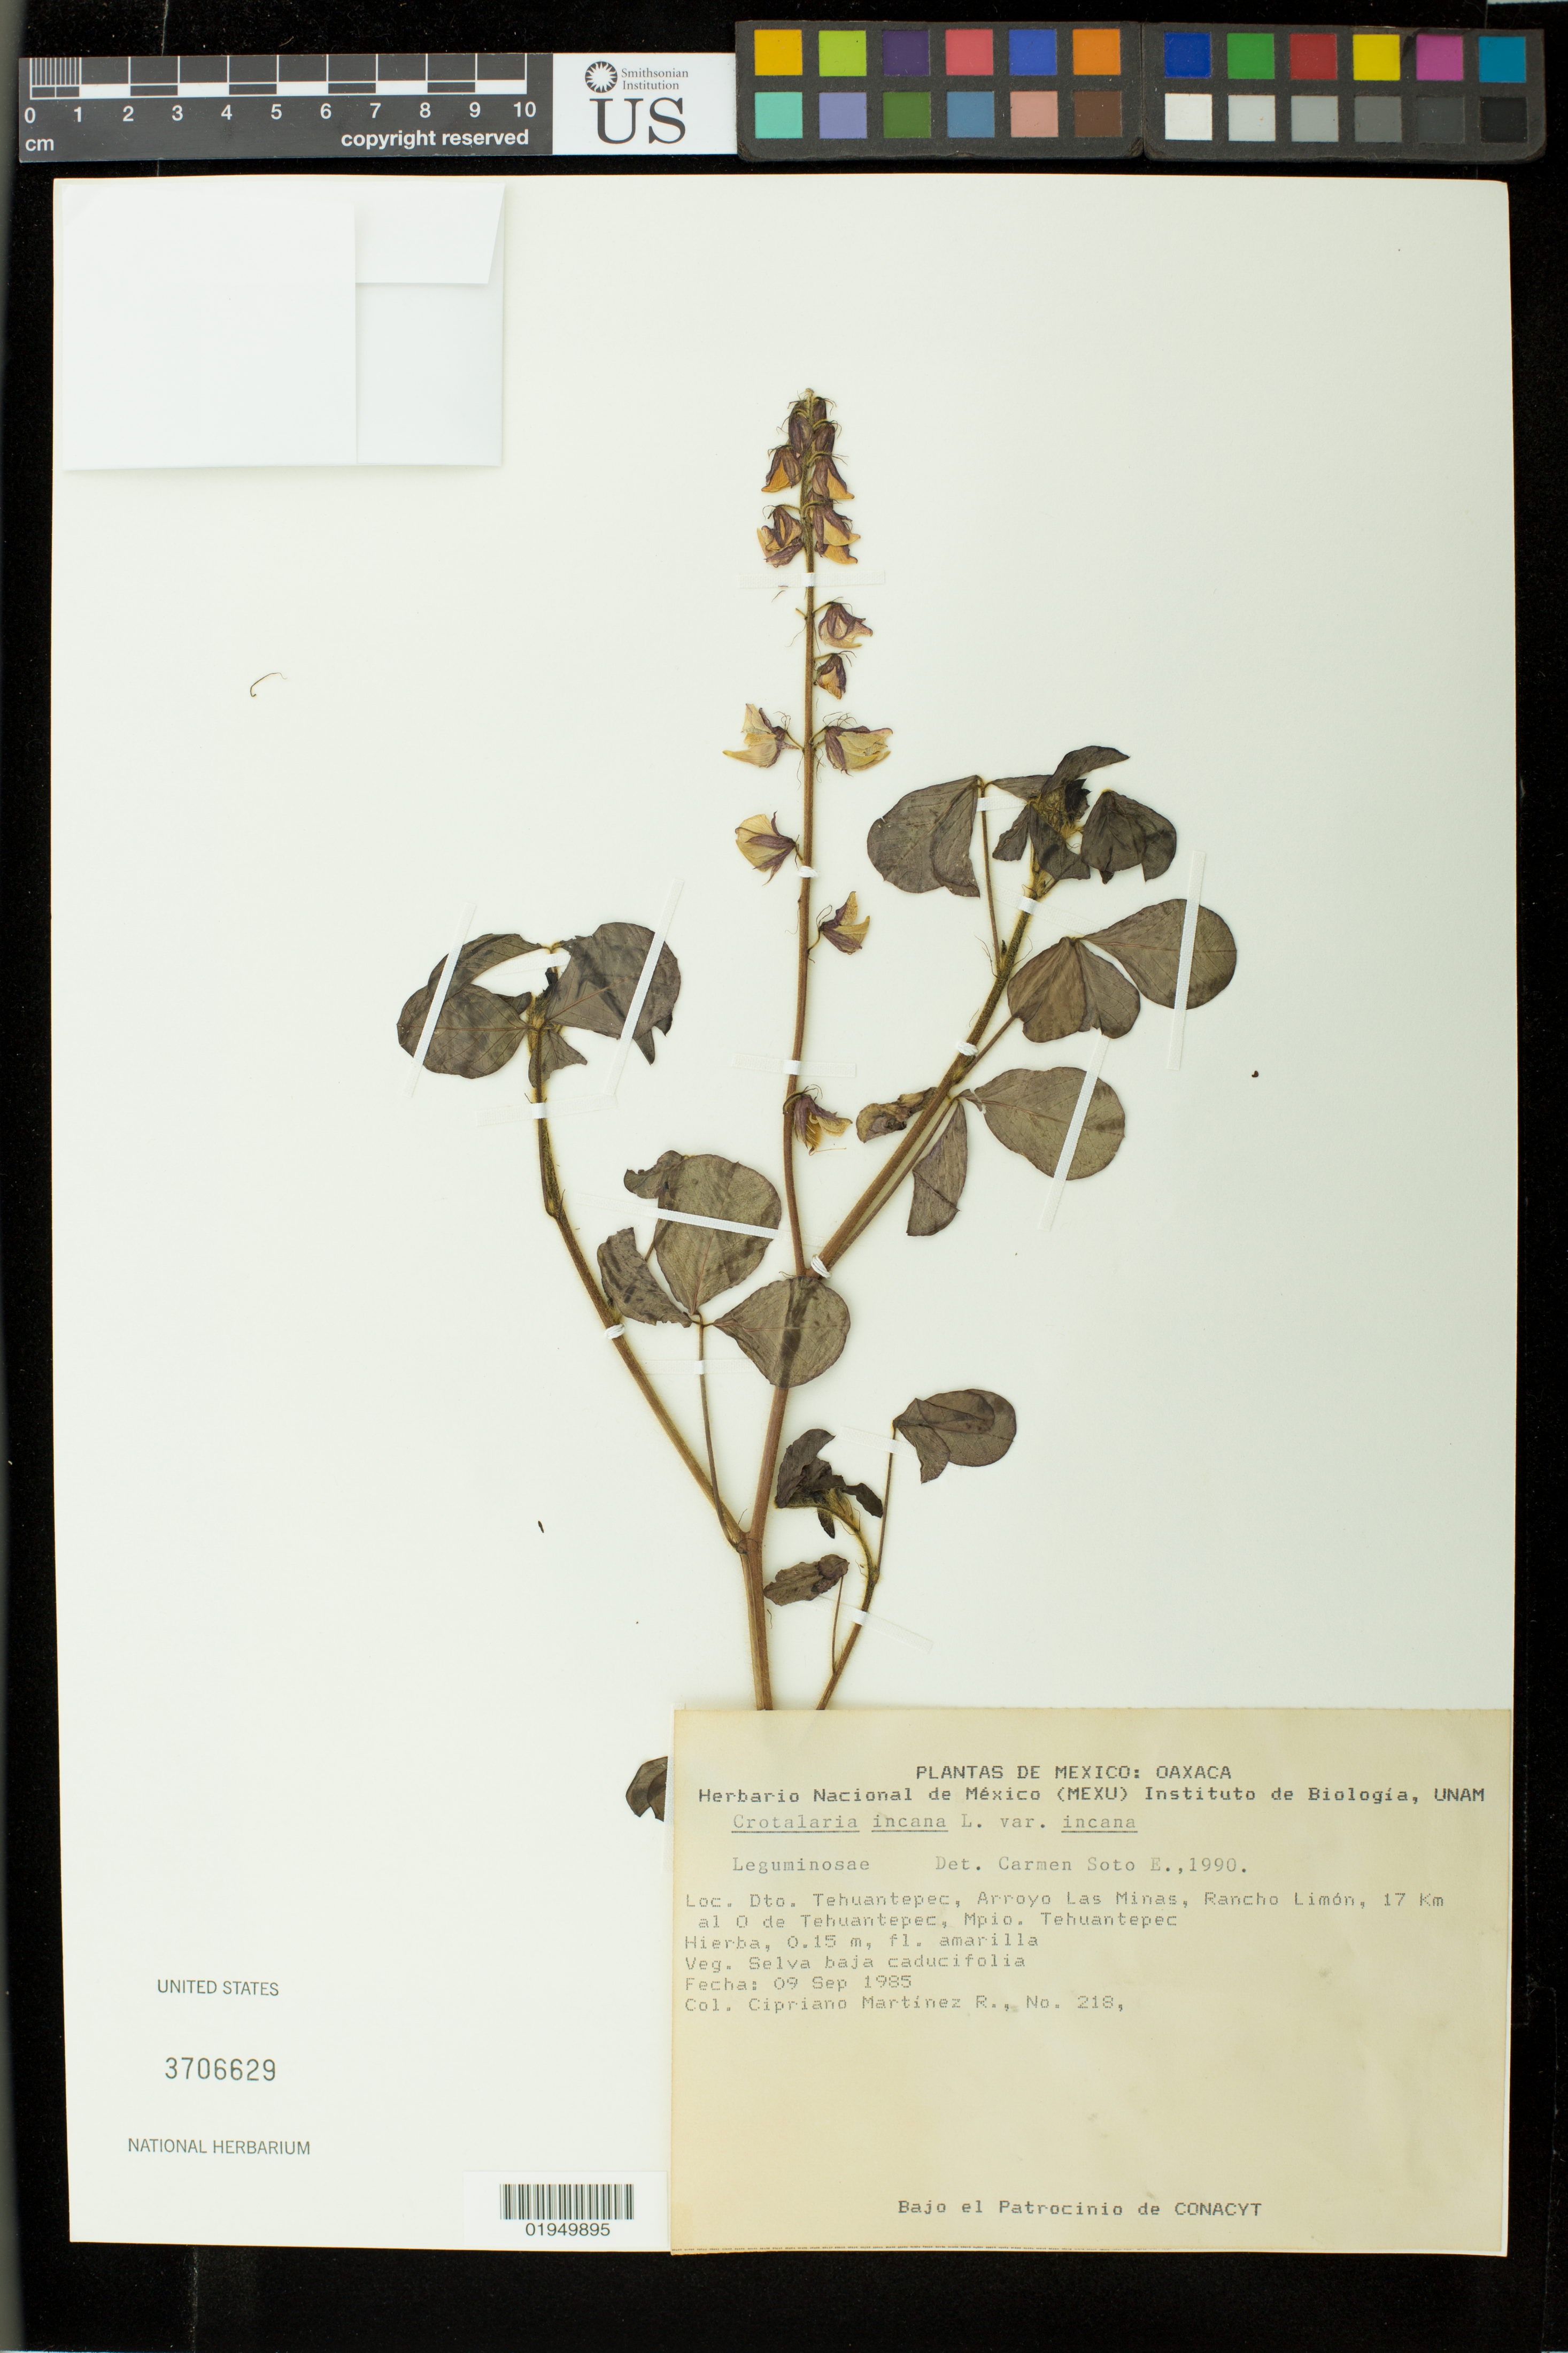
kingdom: Plantae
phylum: Tracheophyta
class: Magnoliopsida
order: Fabales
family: Fabaceae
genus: Crotalaria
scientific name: Crotalaria incana var. incana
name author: L.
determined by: Soto-Estrada, Carmen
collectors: C. Martínez R.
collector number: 218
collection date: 1985-09-09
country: Mexico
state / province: Oaxaca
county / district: Tehuantepec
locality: Arroyo Las Minas, Rancho Limon, 17 km al 0 de Tehuantepec, Mpio. Tehuantepec.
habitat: Selva baja caducifolia.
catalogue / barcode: US 3706629